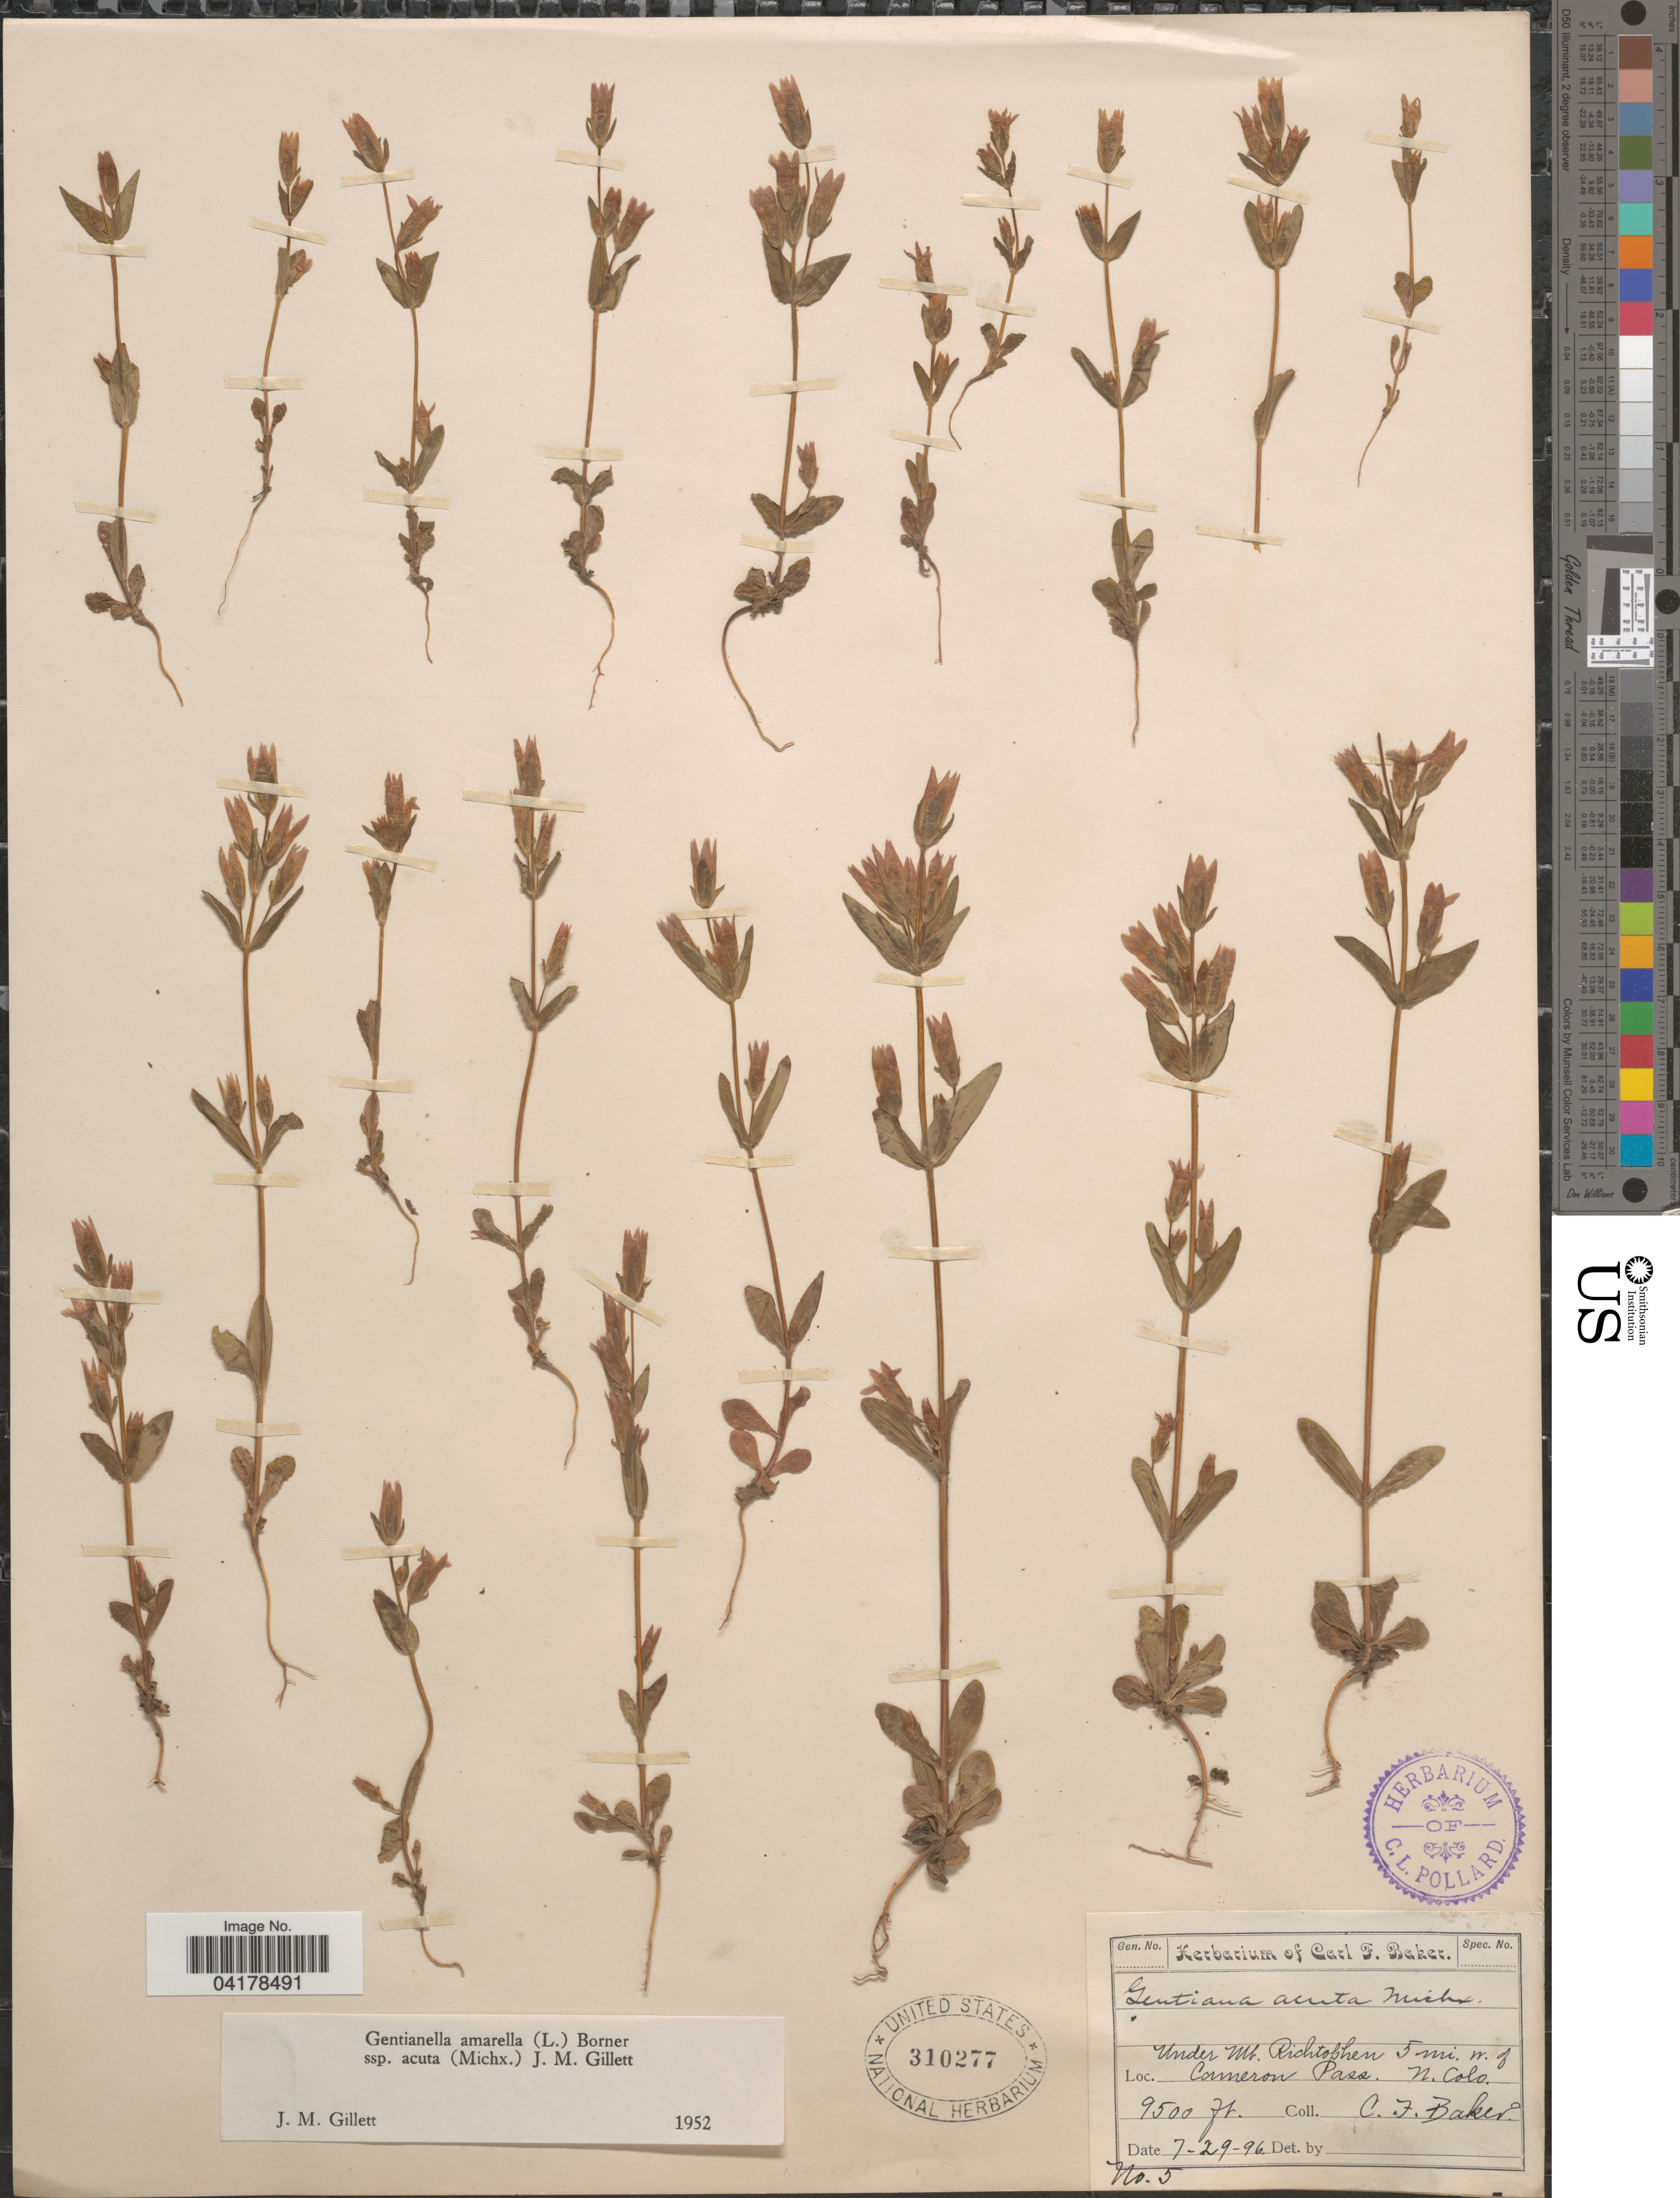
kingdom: Plantae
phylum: Tracheophyta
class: Magnoliopsida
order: Gentianales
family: Gentianaceae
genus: Gentianella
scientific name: Gentianella amarella subsp. acuta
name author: (Michx.) J.M. Gillett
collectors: C. F. Baker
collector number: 5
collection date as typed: Transcribed d/m/y: 29/7/96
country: United States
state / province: Colorado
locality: Under Mt. Richtophen 5 mi. w. of Cameron Pass. N.Colo.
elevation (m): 2896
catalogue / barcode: US 310277